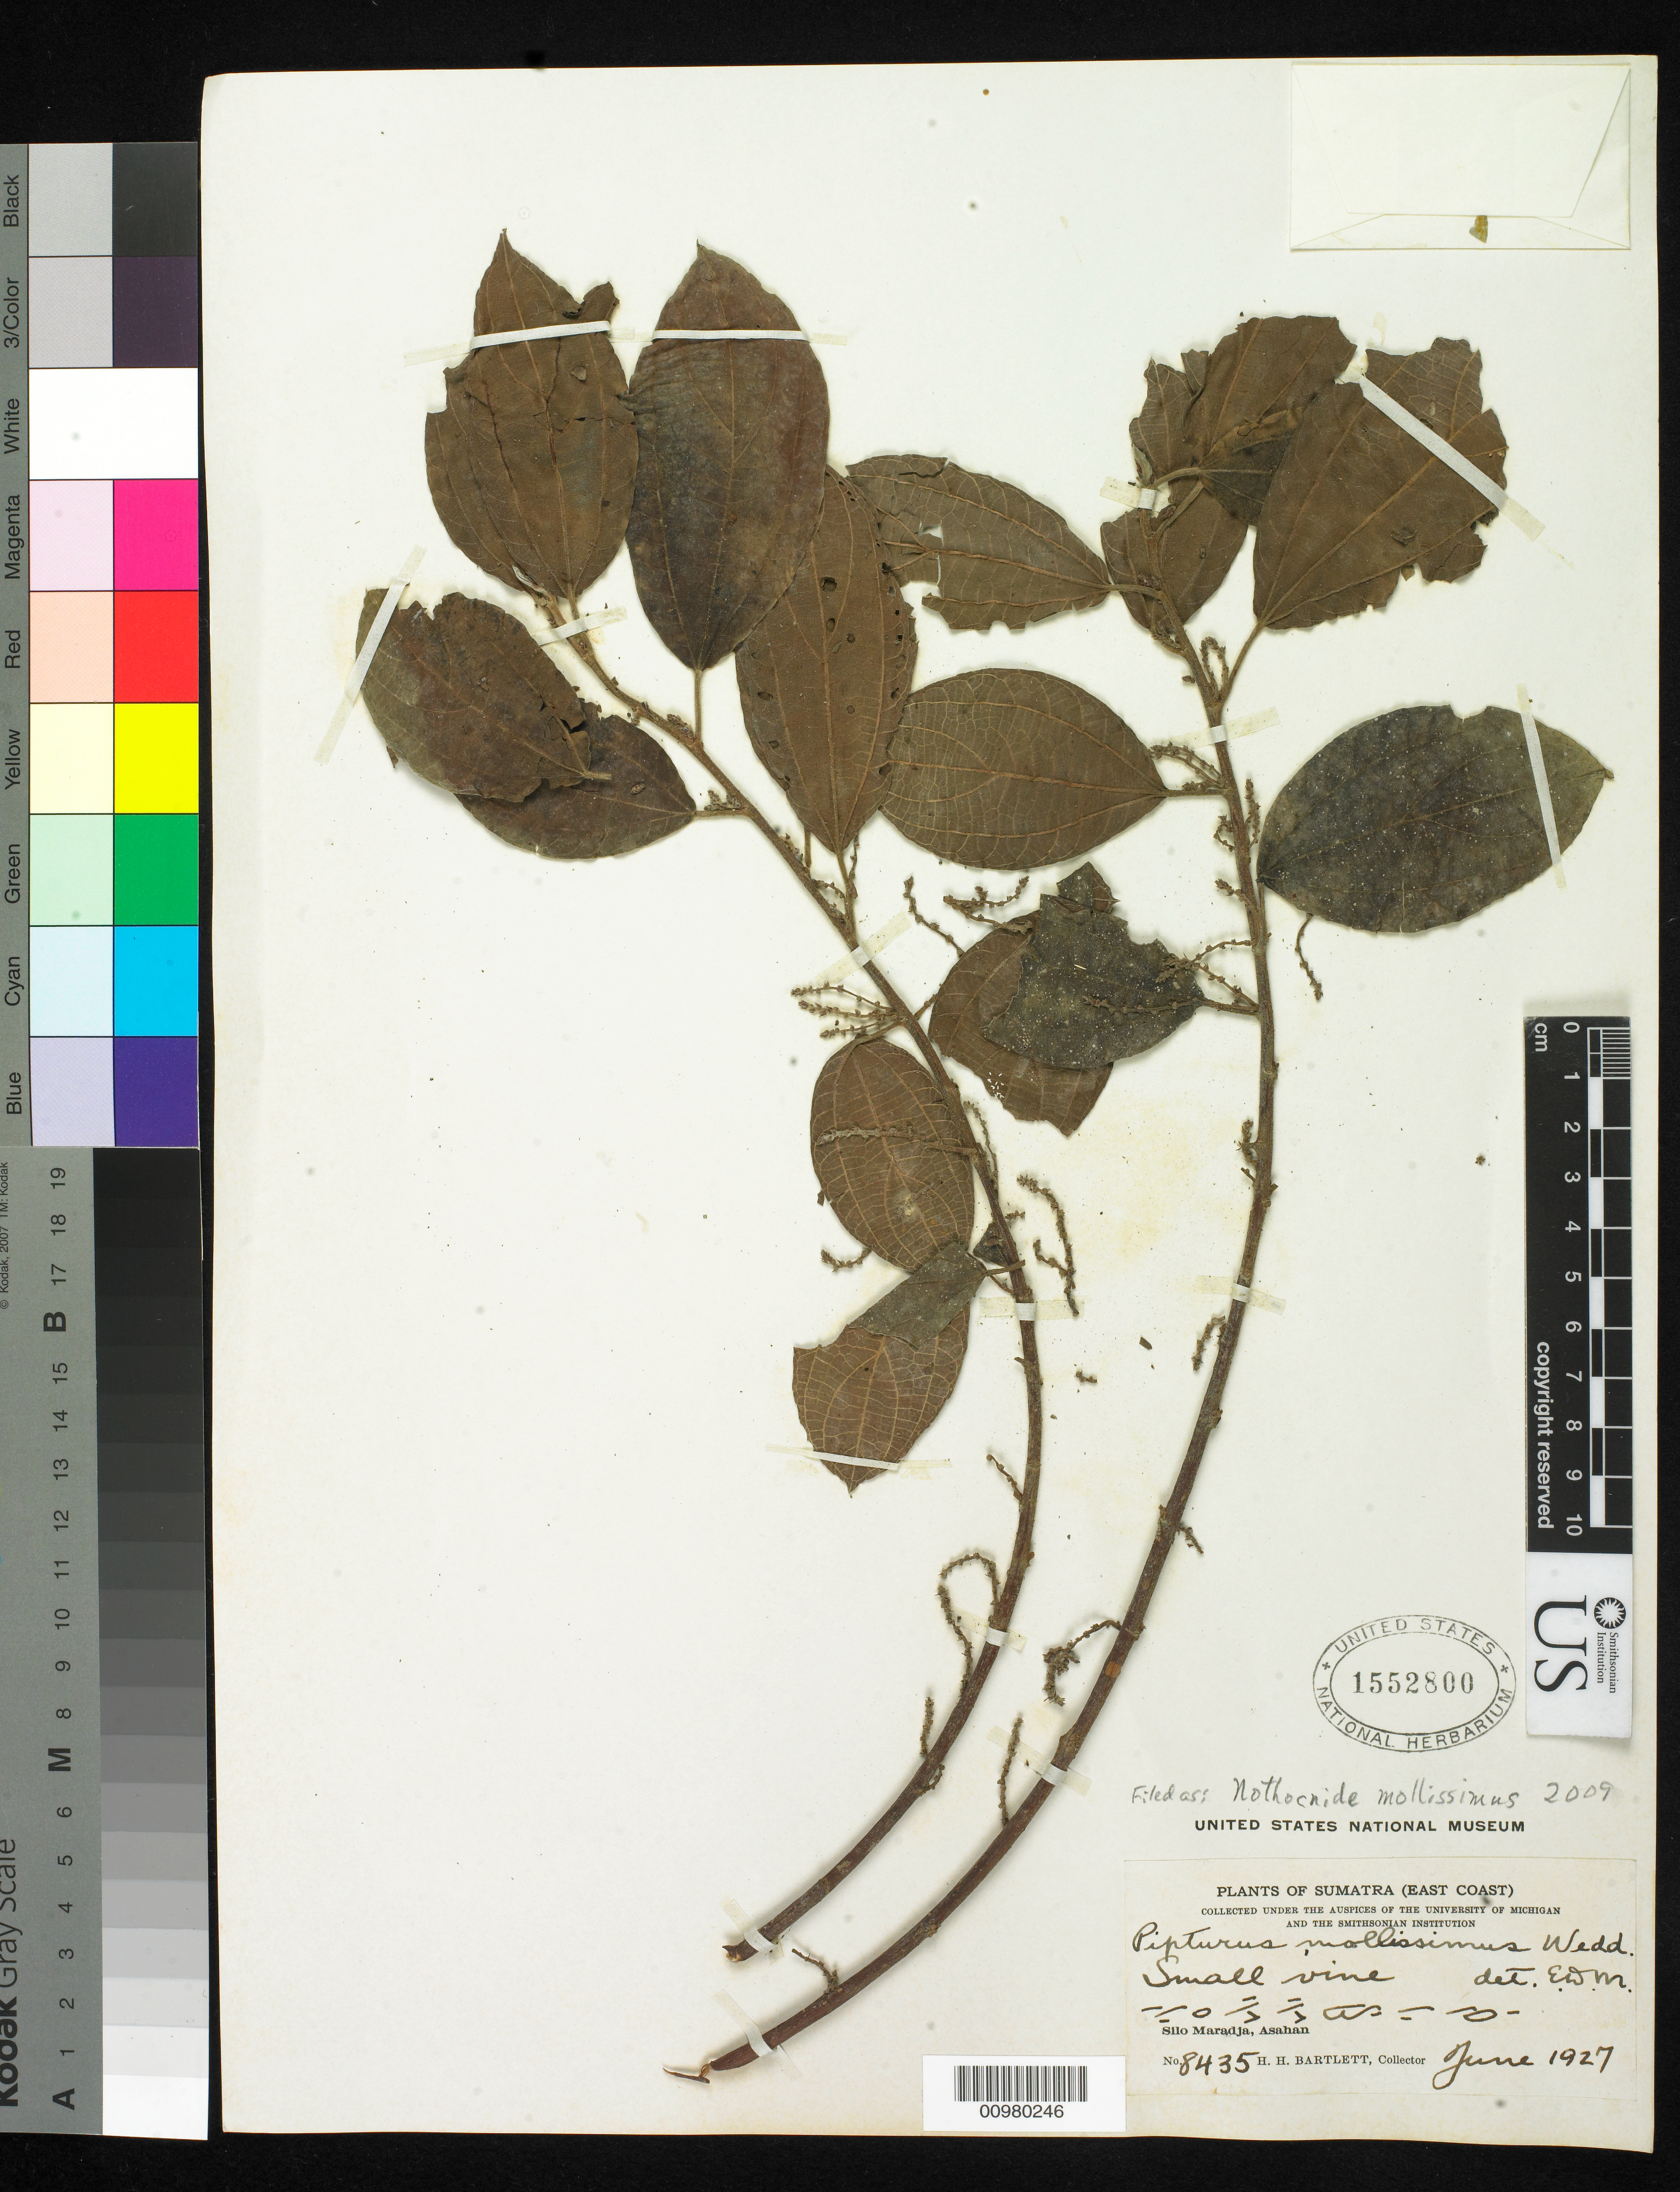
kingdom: Plantae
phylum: Tracheophyta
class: Magnoliopsida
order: Rosales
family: Urticaceae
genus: Nothocnide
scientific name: Nothocnide mollissima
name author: (Blume) Chew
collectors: H. H. Bartlett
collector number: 8435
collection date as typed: Jun 1927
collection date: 1927-06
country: Indonesia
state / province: Sumatra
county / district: North Sumatra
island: Sumatra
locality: Asahan, Silo Maradja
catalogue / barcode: US 1552800